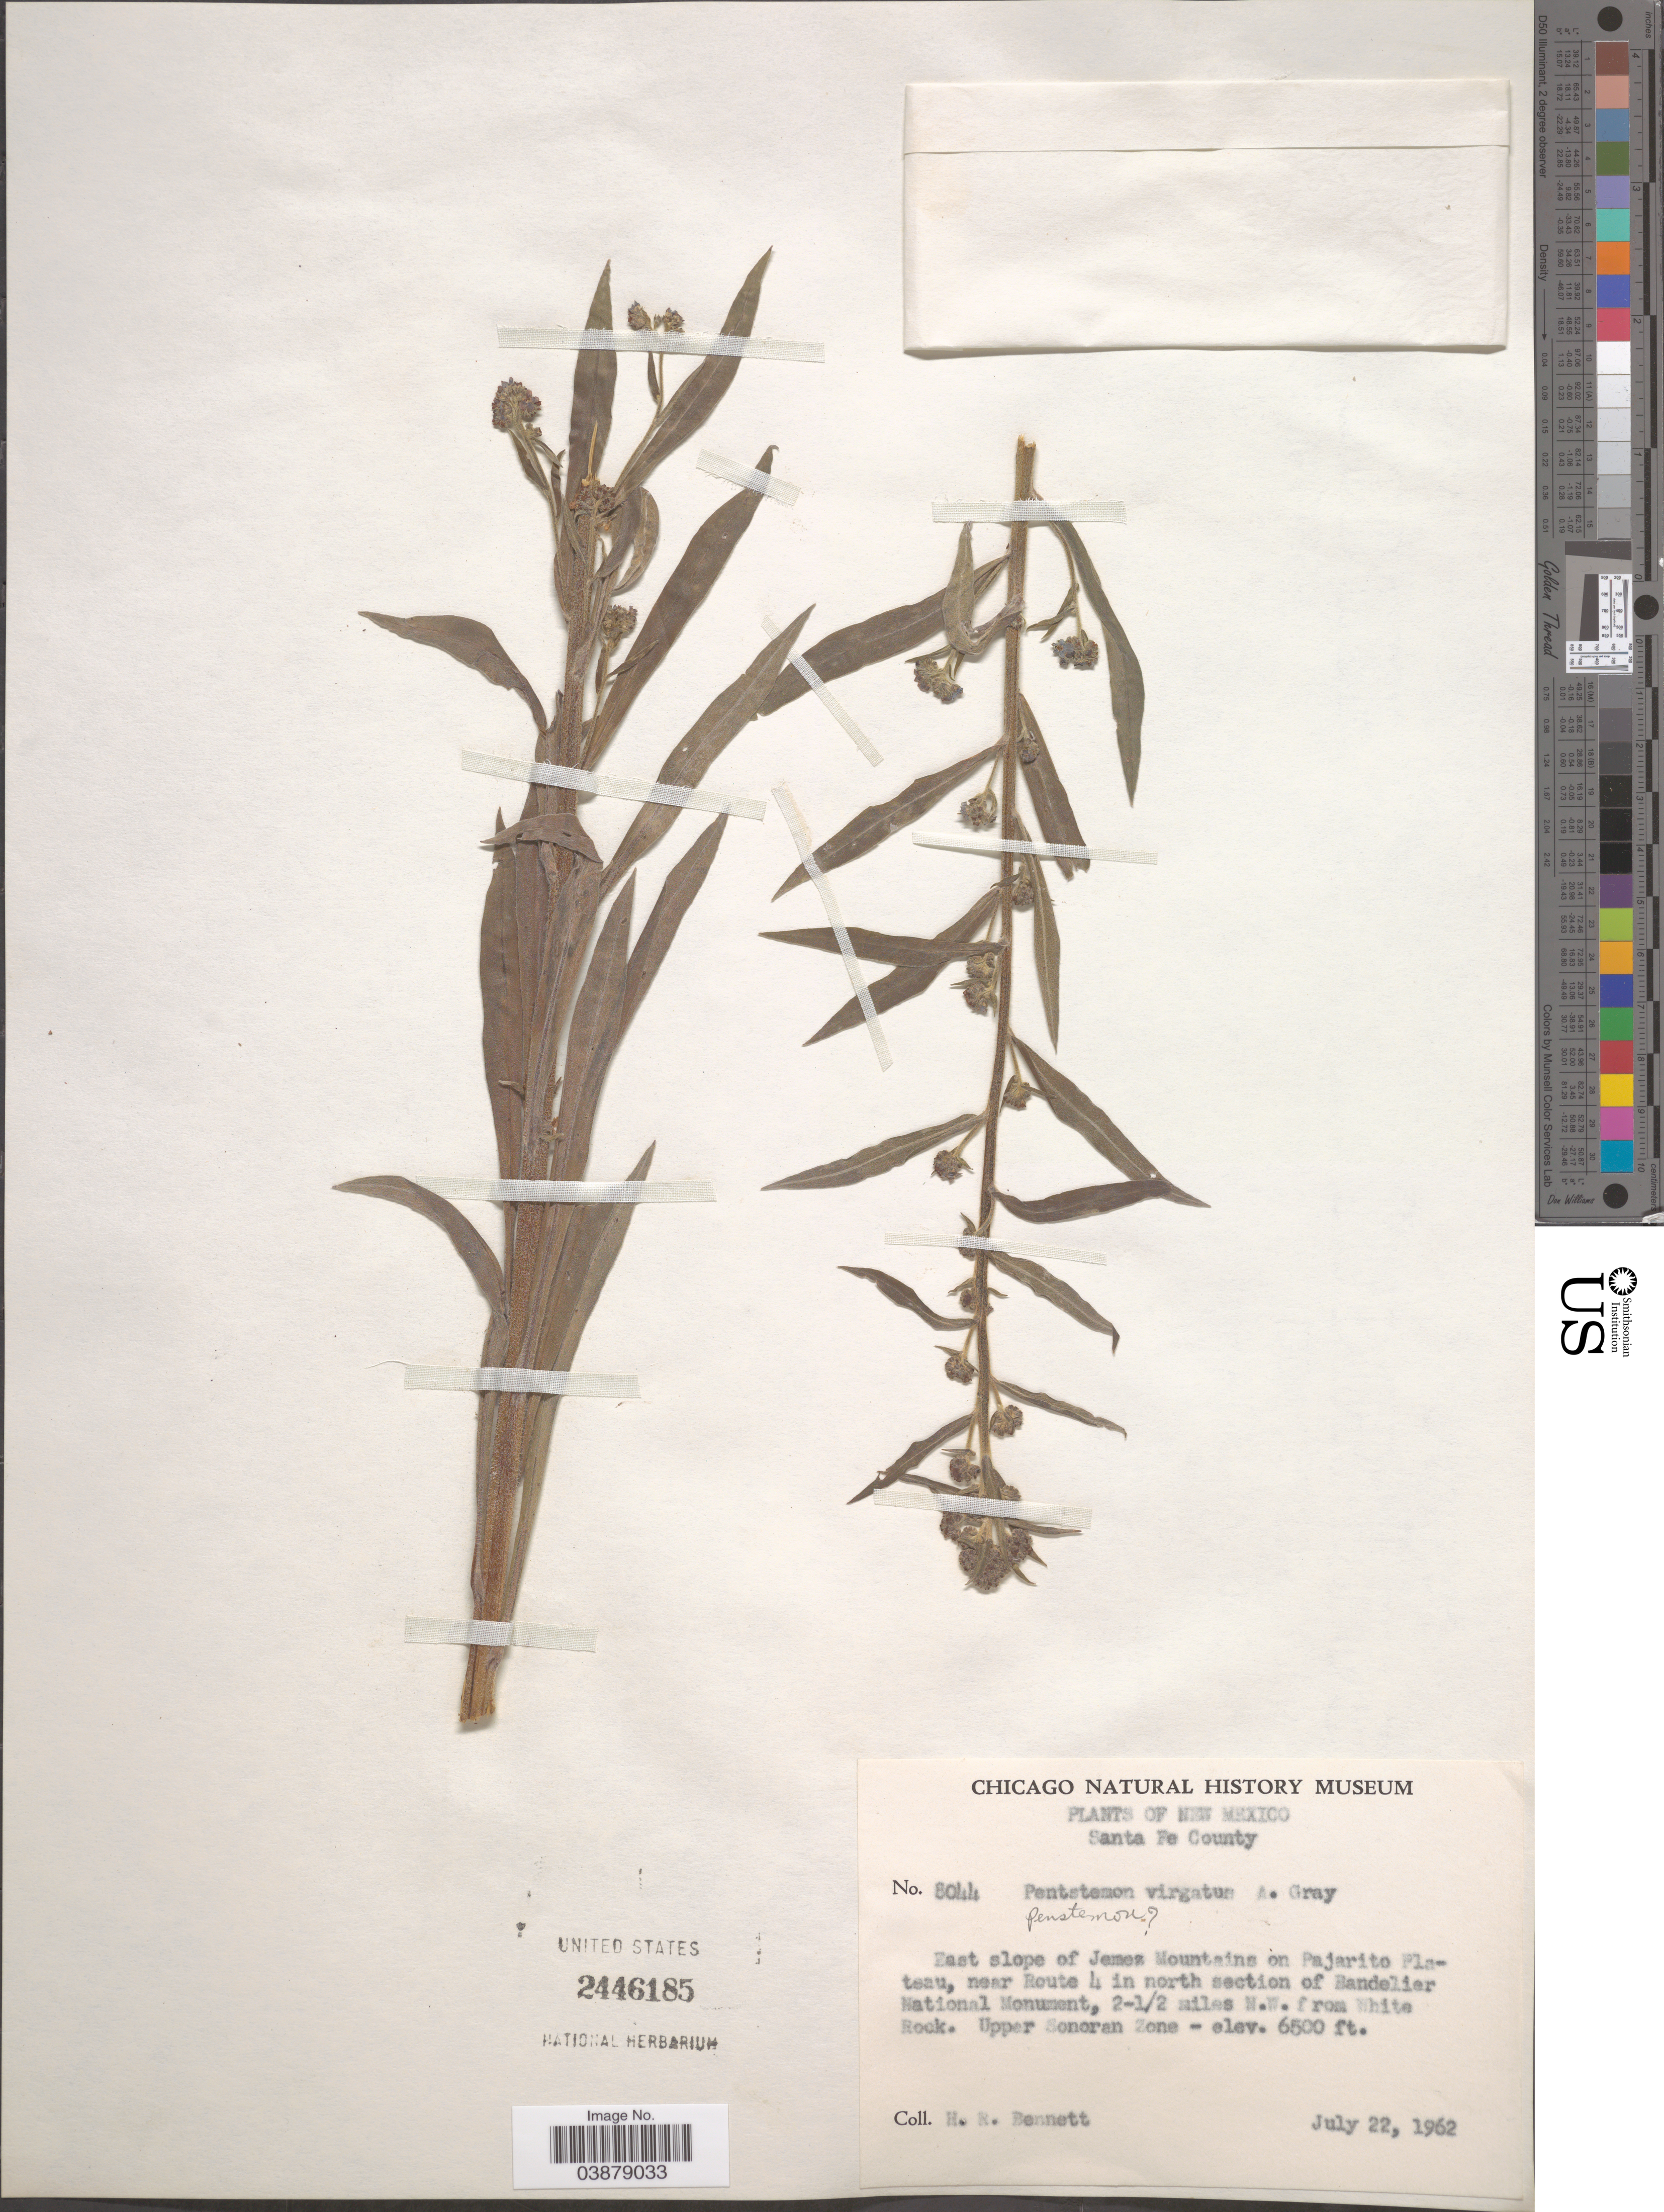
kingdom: Plantae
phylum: Tracheophyta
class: Magnoliopsida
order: Lamiales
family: Plantaginaceae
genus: Penstemon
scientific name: Penstemon virgatus subsp. virgatus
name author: A. Gray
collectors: H. R. Bennett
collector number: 8044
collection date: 1962-07-22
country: United States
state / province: New Mexico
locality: Santa Fe County. East slope of Jemez Mountains on Pajarito Plateau, near Route 4 in north section of Bandelier National Monument, 2-1/2 miles N.W. from White Rock. Upper Sonoran Zone.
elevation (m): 1981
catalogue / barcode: US 2446185